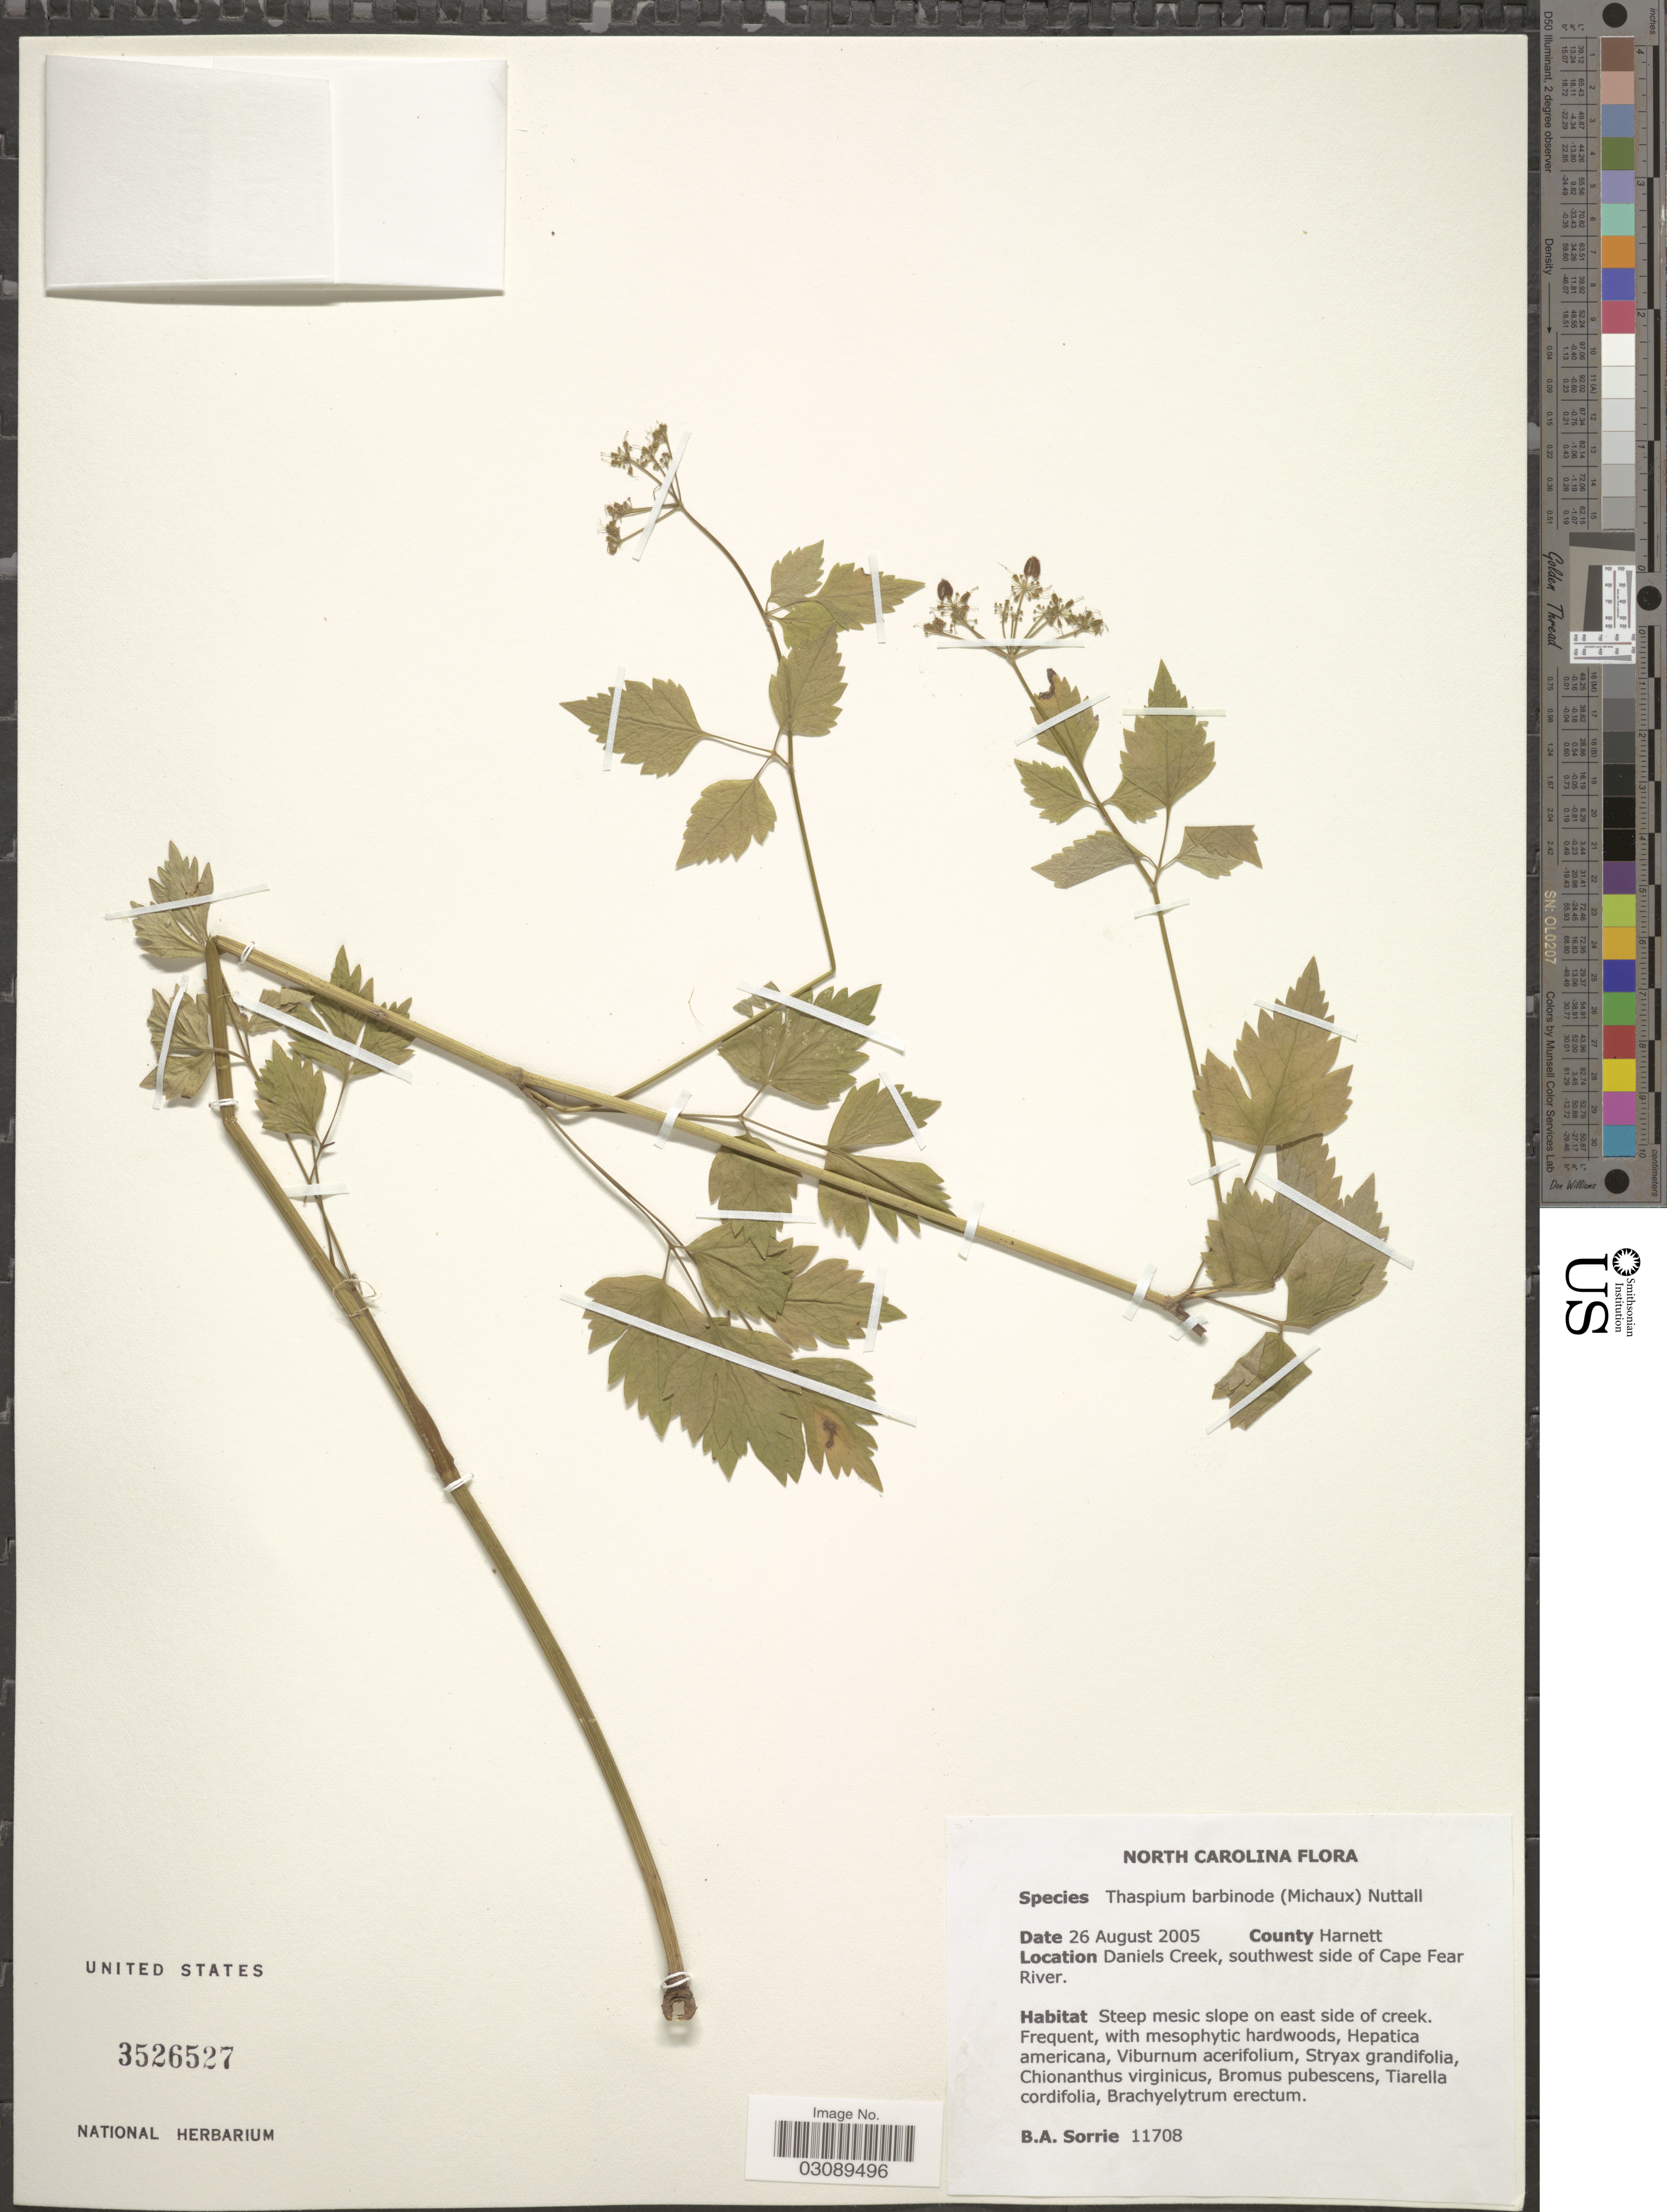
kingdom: Plantae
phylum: Tracheophyta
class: Magnoliopsida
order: Apiales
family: Apiaceae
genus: Thaspium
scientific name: Thaspium barbinode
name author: (Michx.) Nutt.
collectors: B. Sorrie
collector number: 11708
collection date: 2005-08-26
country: United States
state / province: North Carolina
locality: County Harnett. Daniels Creek, southwest side of Cape Fear River.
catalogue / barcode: US 3526527